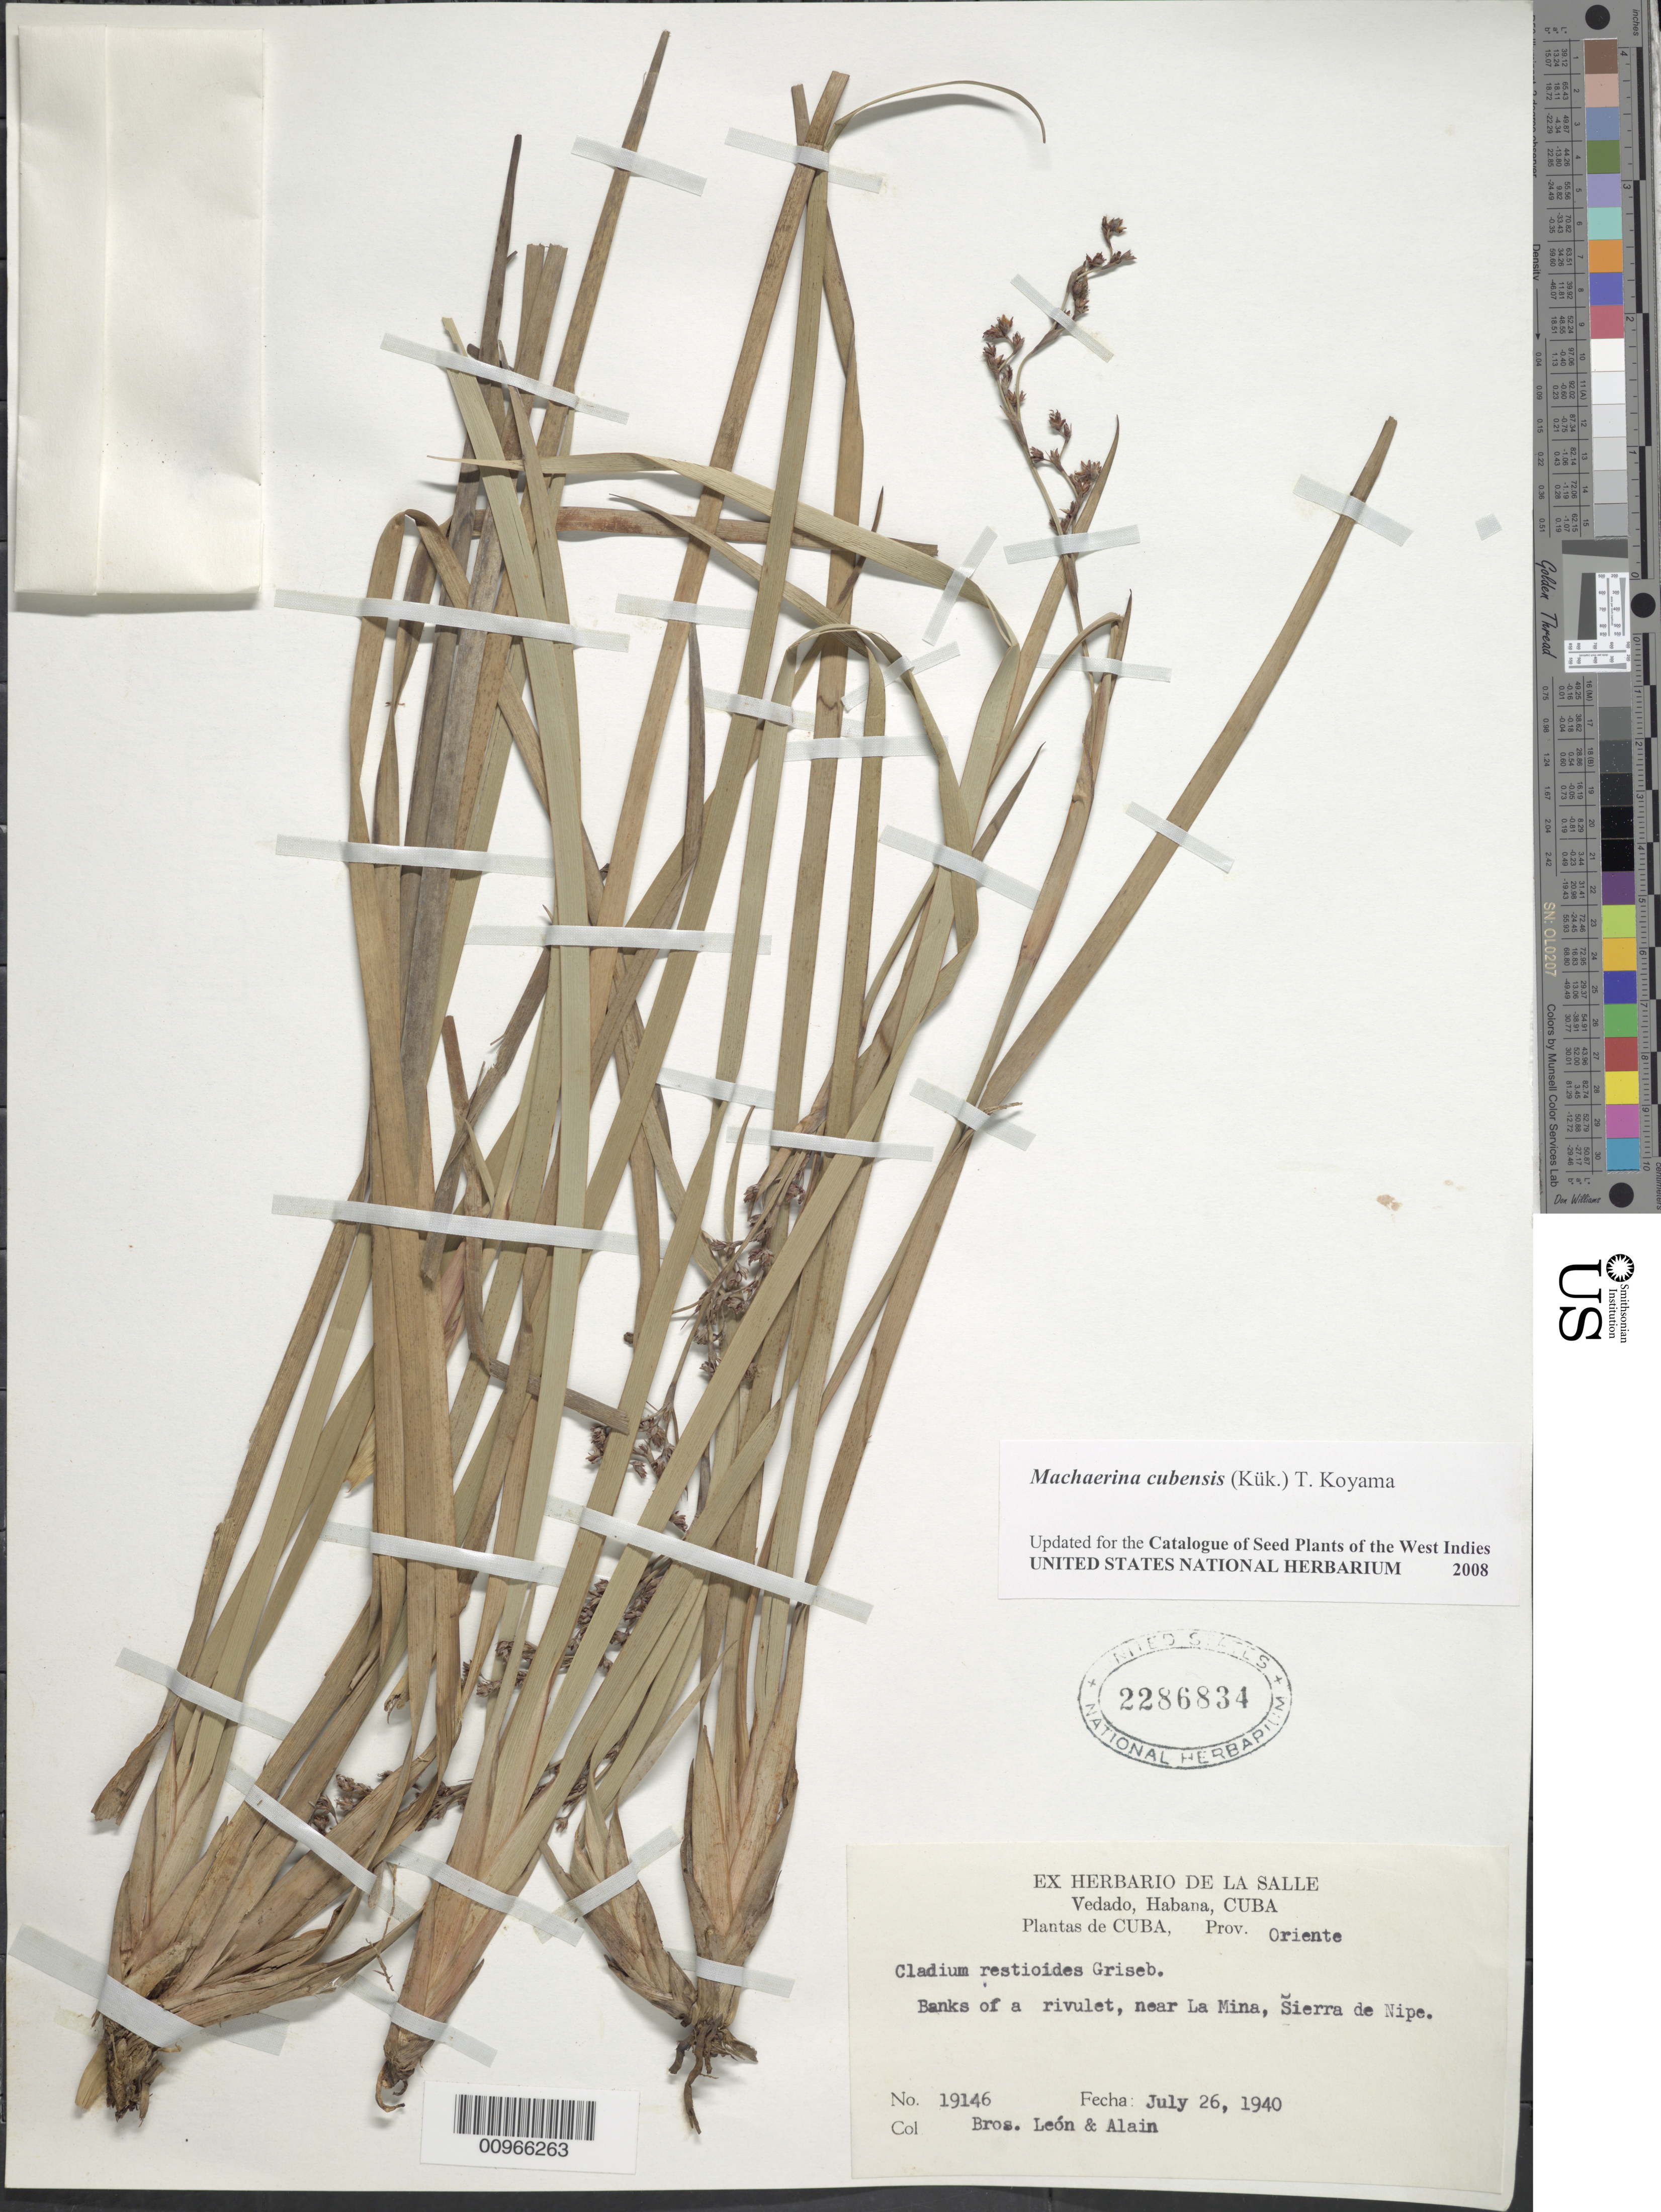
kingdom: Plantae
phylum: Tracheophyta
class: Liliopsida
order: Poales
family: Cyperaceae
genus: Machaerina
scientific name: Machaerina cubensis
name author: (Kük.) T. Koyama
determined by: Strong, M. T., (US), Smithsonian Institution - National Museum of Natural History (UNITED STATES)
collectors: F. Leon & A. H. Liogier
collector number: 19146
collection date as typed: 26 Jul 1940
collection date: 1940-07-26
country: Cuba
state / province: Holguín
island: Cuba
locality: Rivulet near La Mina, Sierra de Nipe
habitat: Banks of a rivulet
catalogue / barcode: US 2286834